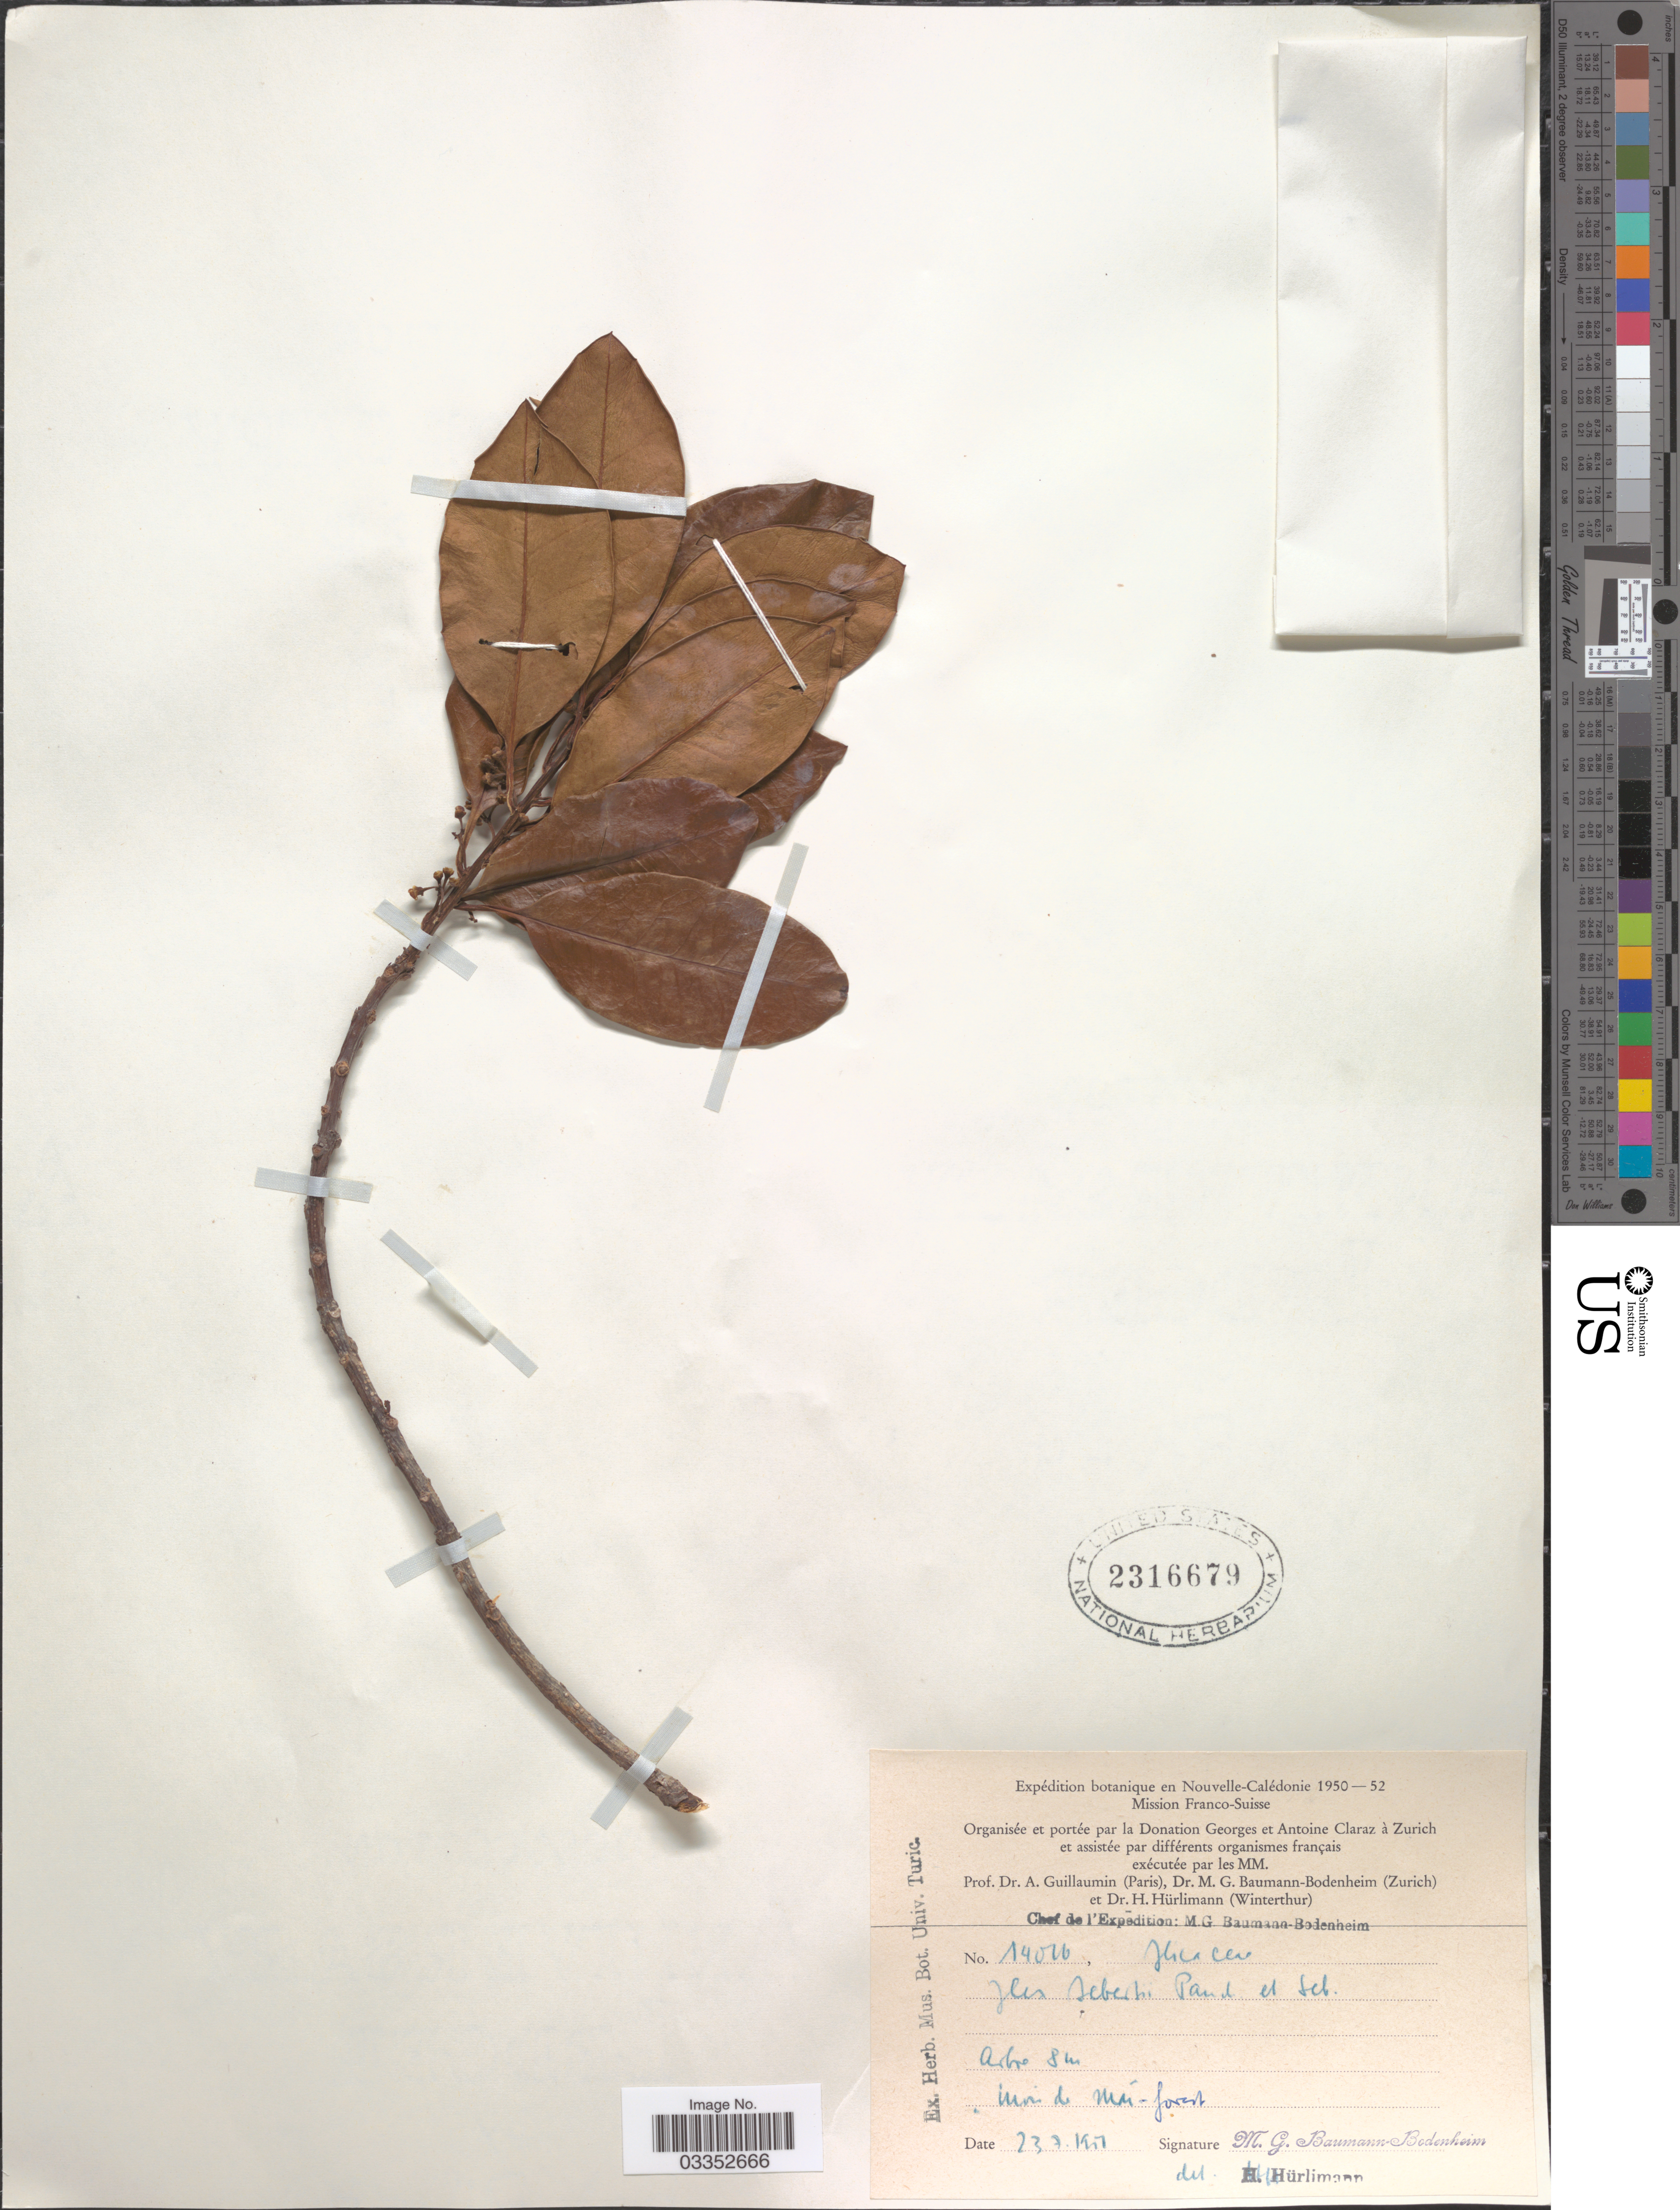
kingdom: Plantae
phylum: Tracheophyta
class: Magnoliopsida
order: Aquifoliales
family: Aquifoliaceae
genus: Ilex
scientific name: Ilex sebertii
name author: Pancher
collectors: M. G. Baumann-Bodenheim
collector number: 14016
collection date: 1917-07-23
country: New Caledonia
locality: Nouvelle-Calédonie. Mois de Mai-forest.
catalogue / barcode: US 2316679